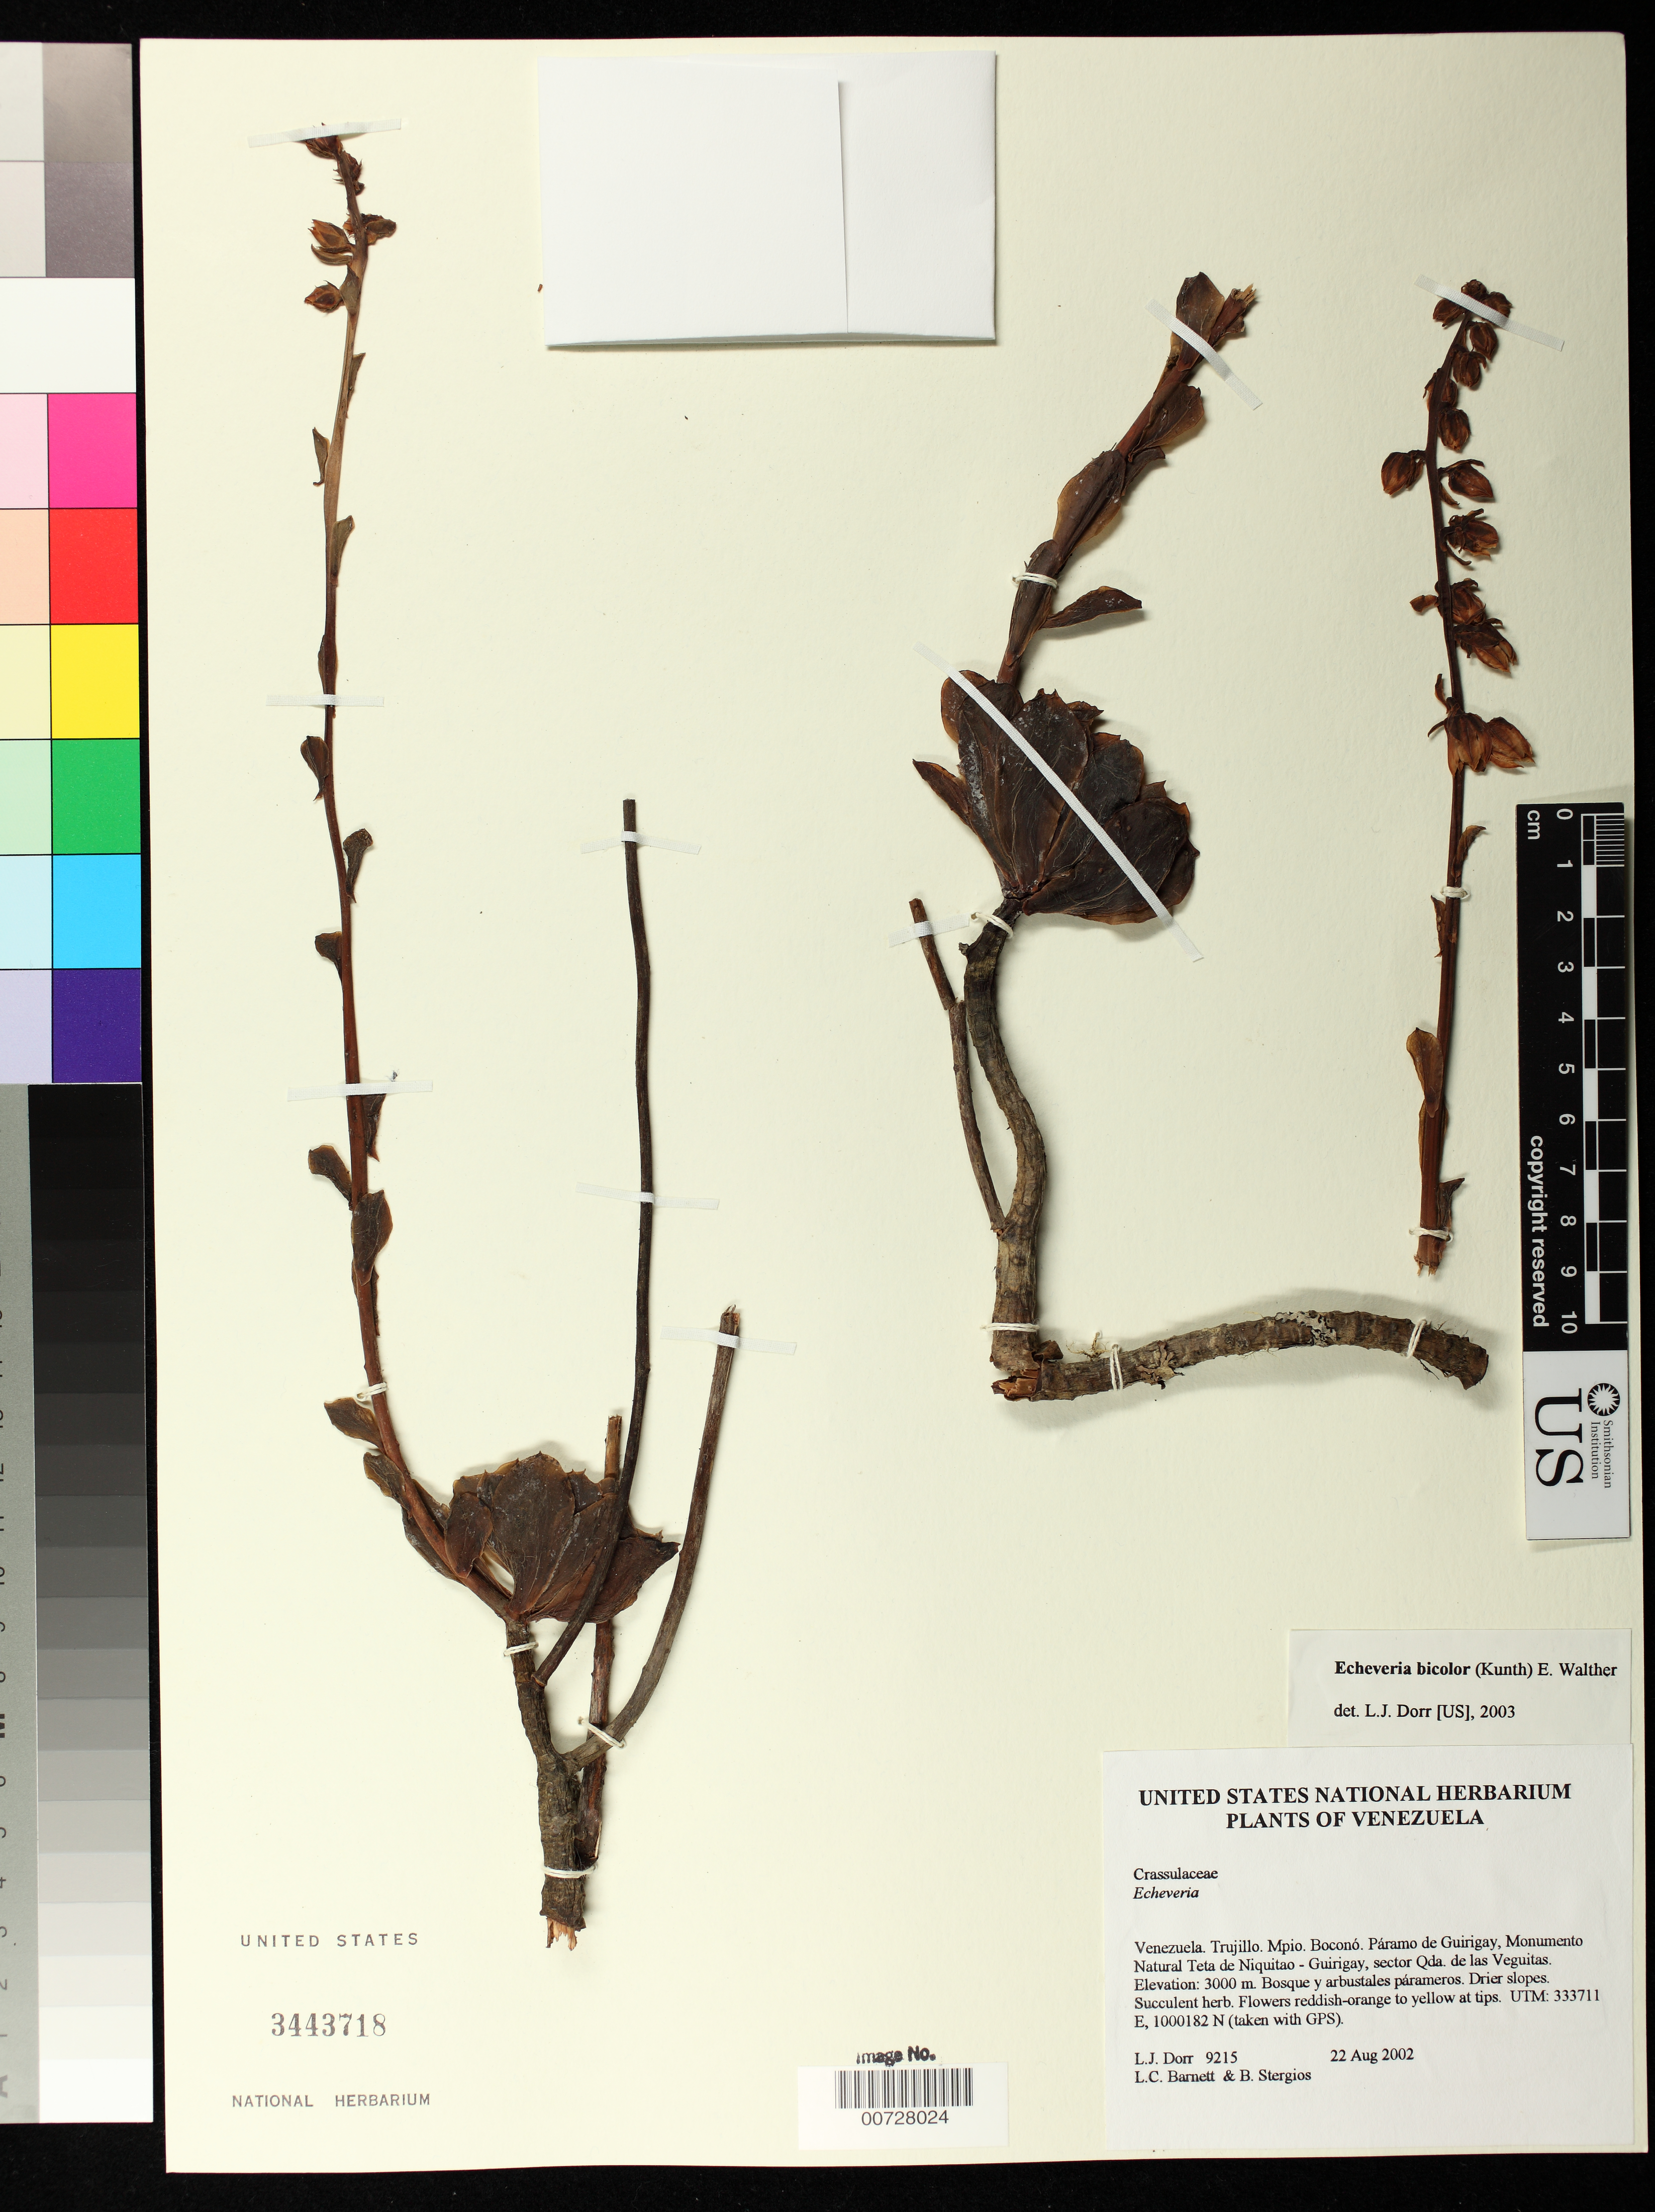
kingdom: Plantae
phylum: Tracheophyta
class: Magnoliopsida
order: Saxifragales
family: Crassulaceae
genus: Echeveria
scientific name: Echeveria bicolor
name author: (Kunth) E. Walther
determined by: Dorr, L. J., (BOT), Smithsonian Institution - National Museum of Natural History (UNITED STATES)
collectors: L. J. Dorr, L. C. Barnett & B. G. Stergios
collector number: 9215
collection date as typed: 22 Aug 2002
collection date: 2002-08-22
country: Venezuela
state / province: Trujillo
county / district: Boconó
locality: Páramo de Guirigay, Monumento Natural Teta de Niquitao - Guirigay, sector Las Veguitas.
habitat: Bosque y arbustales párameros. Drier slopes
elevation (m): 3000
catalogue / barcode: US 3443718